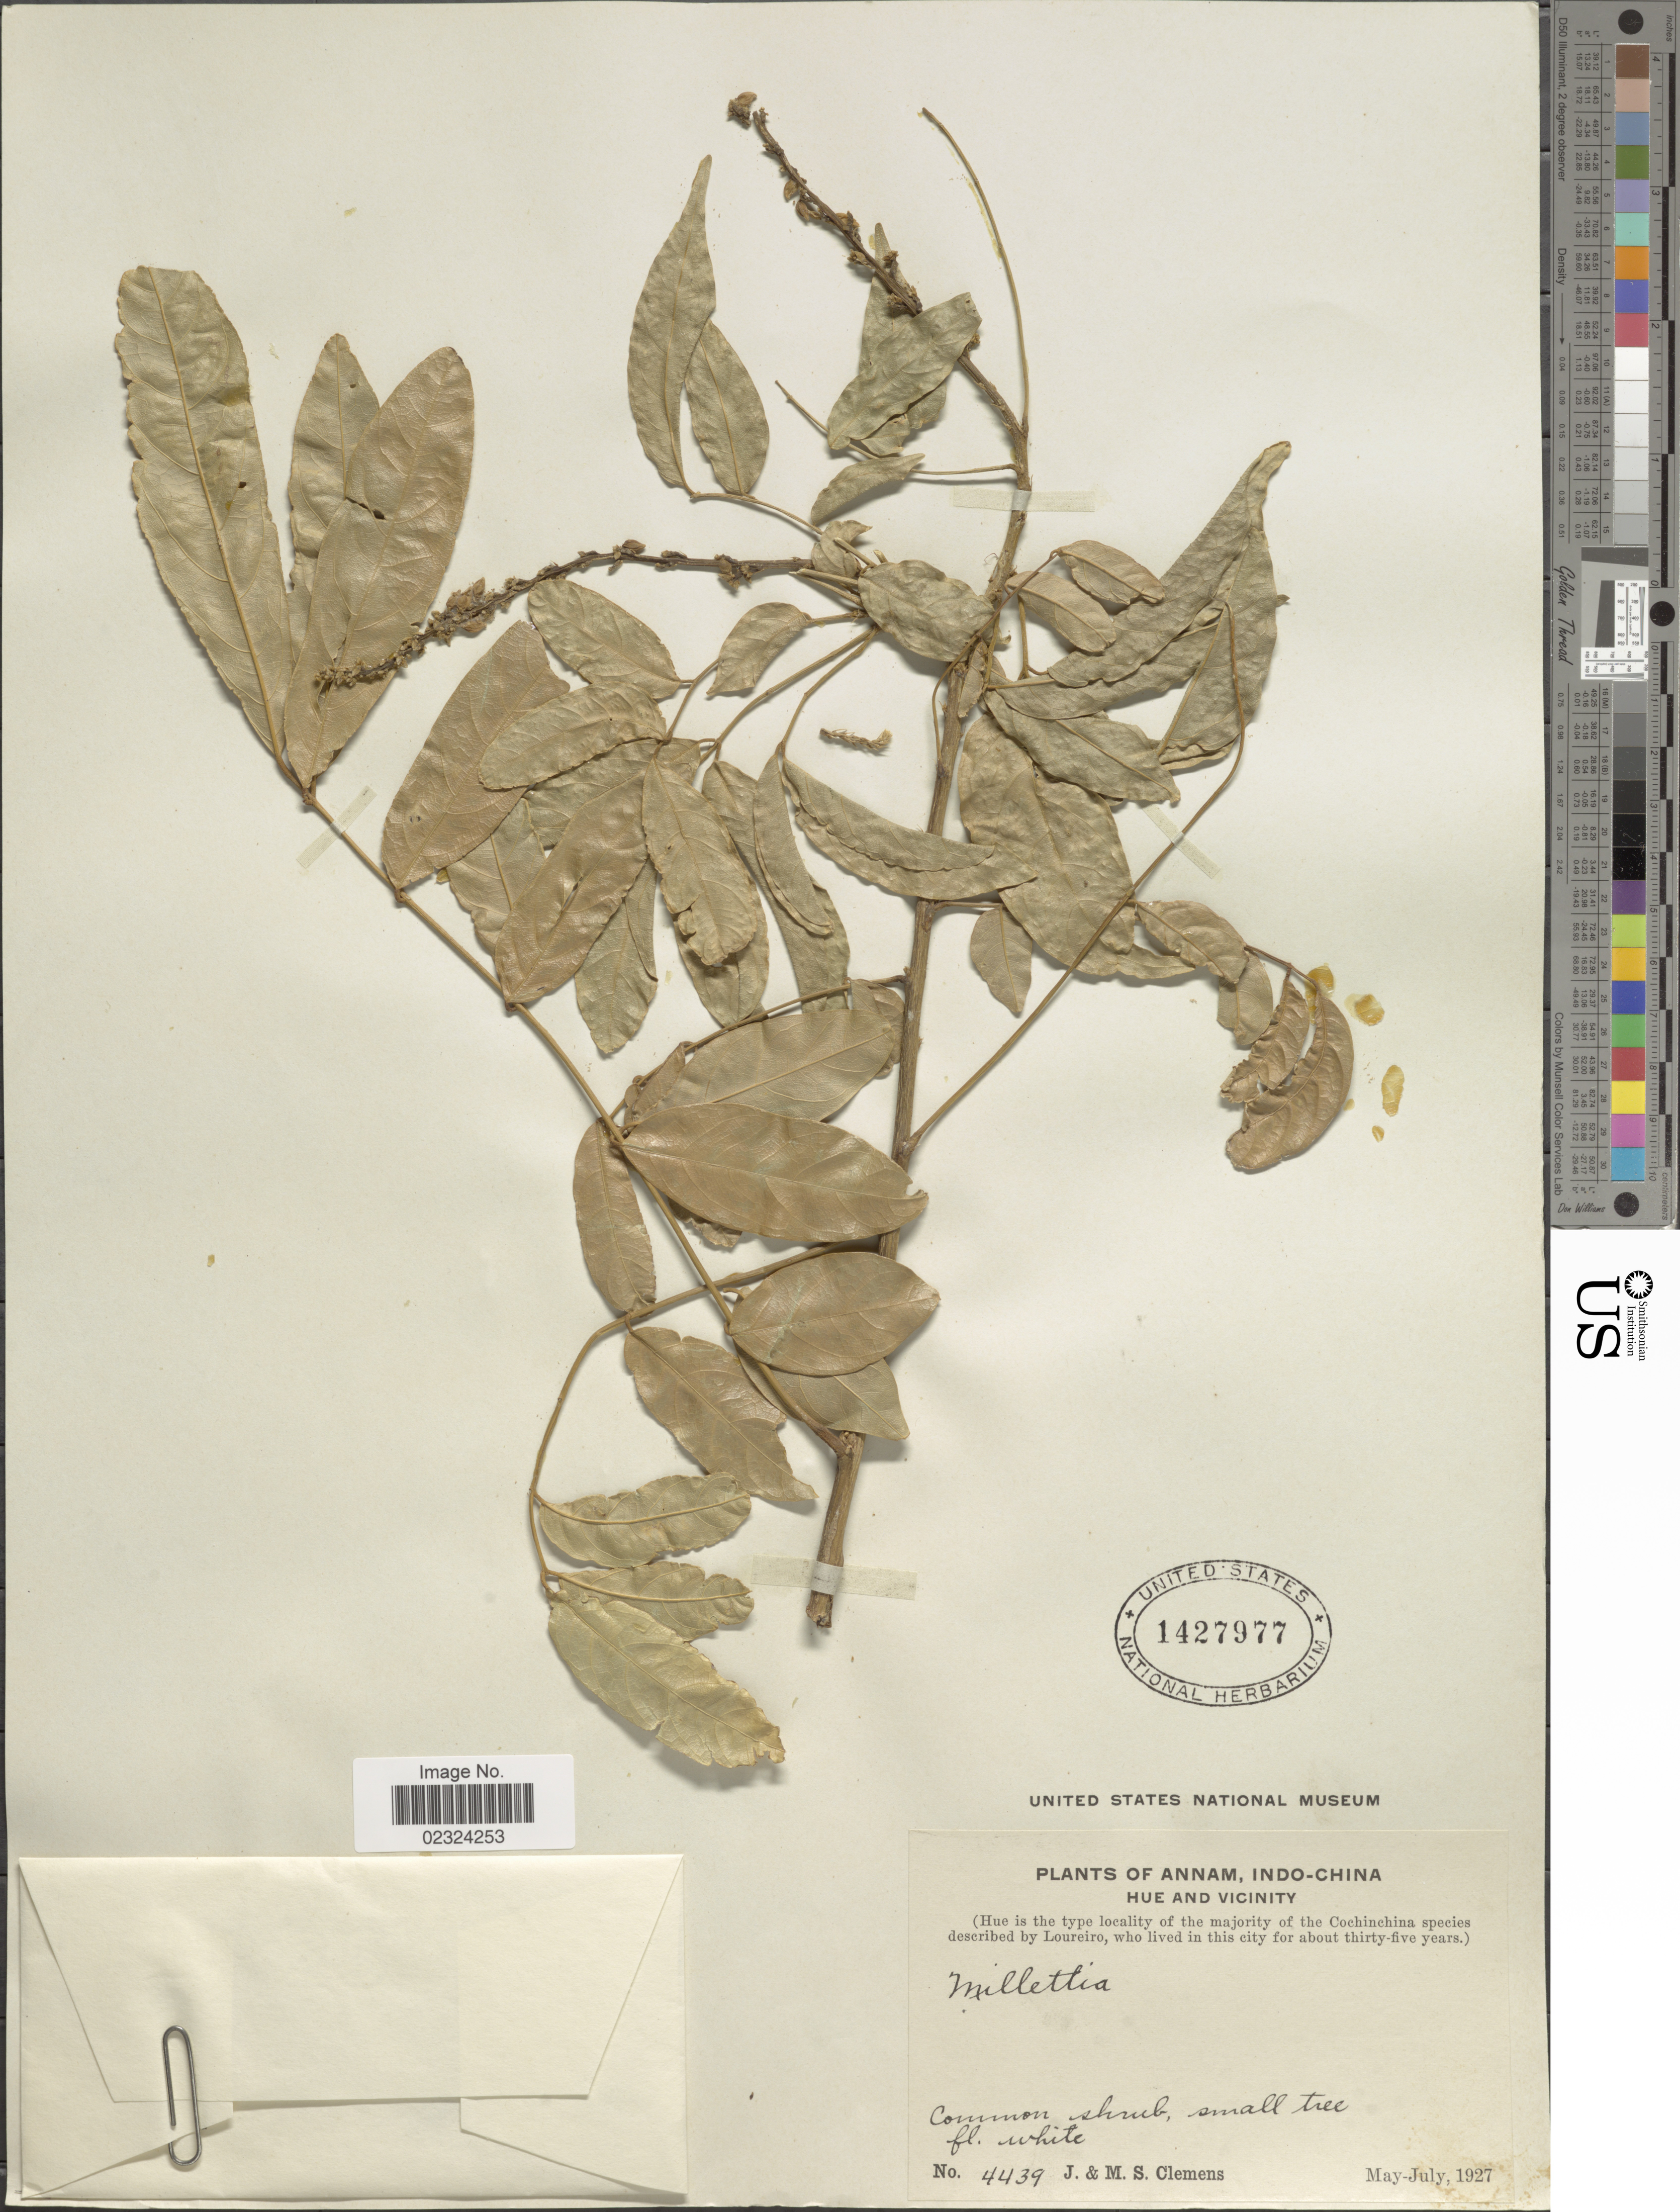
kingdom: Plantae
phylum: Tracheophyta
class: Magnoliopsida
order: Fabales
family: Fabaceae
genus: Millettia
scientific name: Millettia sp.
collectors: J. Clemens & M. S. Clemens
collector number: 4439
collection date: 1927-05/1927-07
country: Vietnam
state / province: Thua Thien-Hue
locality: Annam, Indo-China. Hue and vicinity.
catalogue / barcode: US 1427977